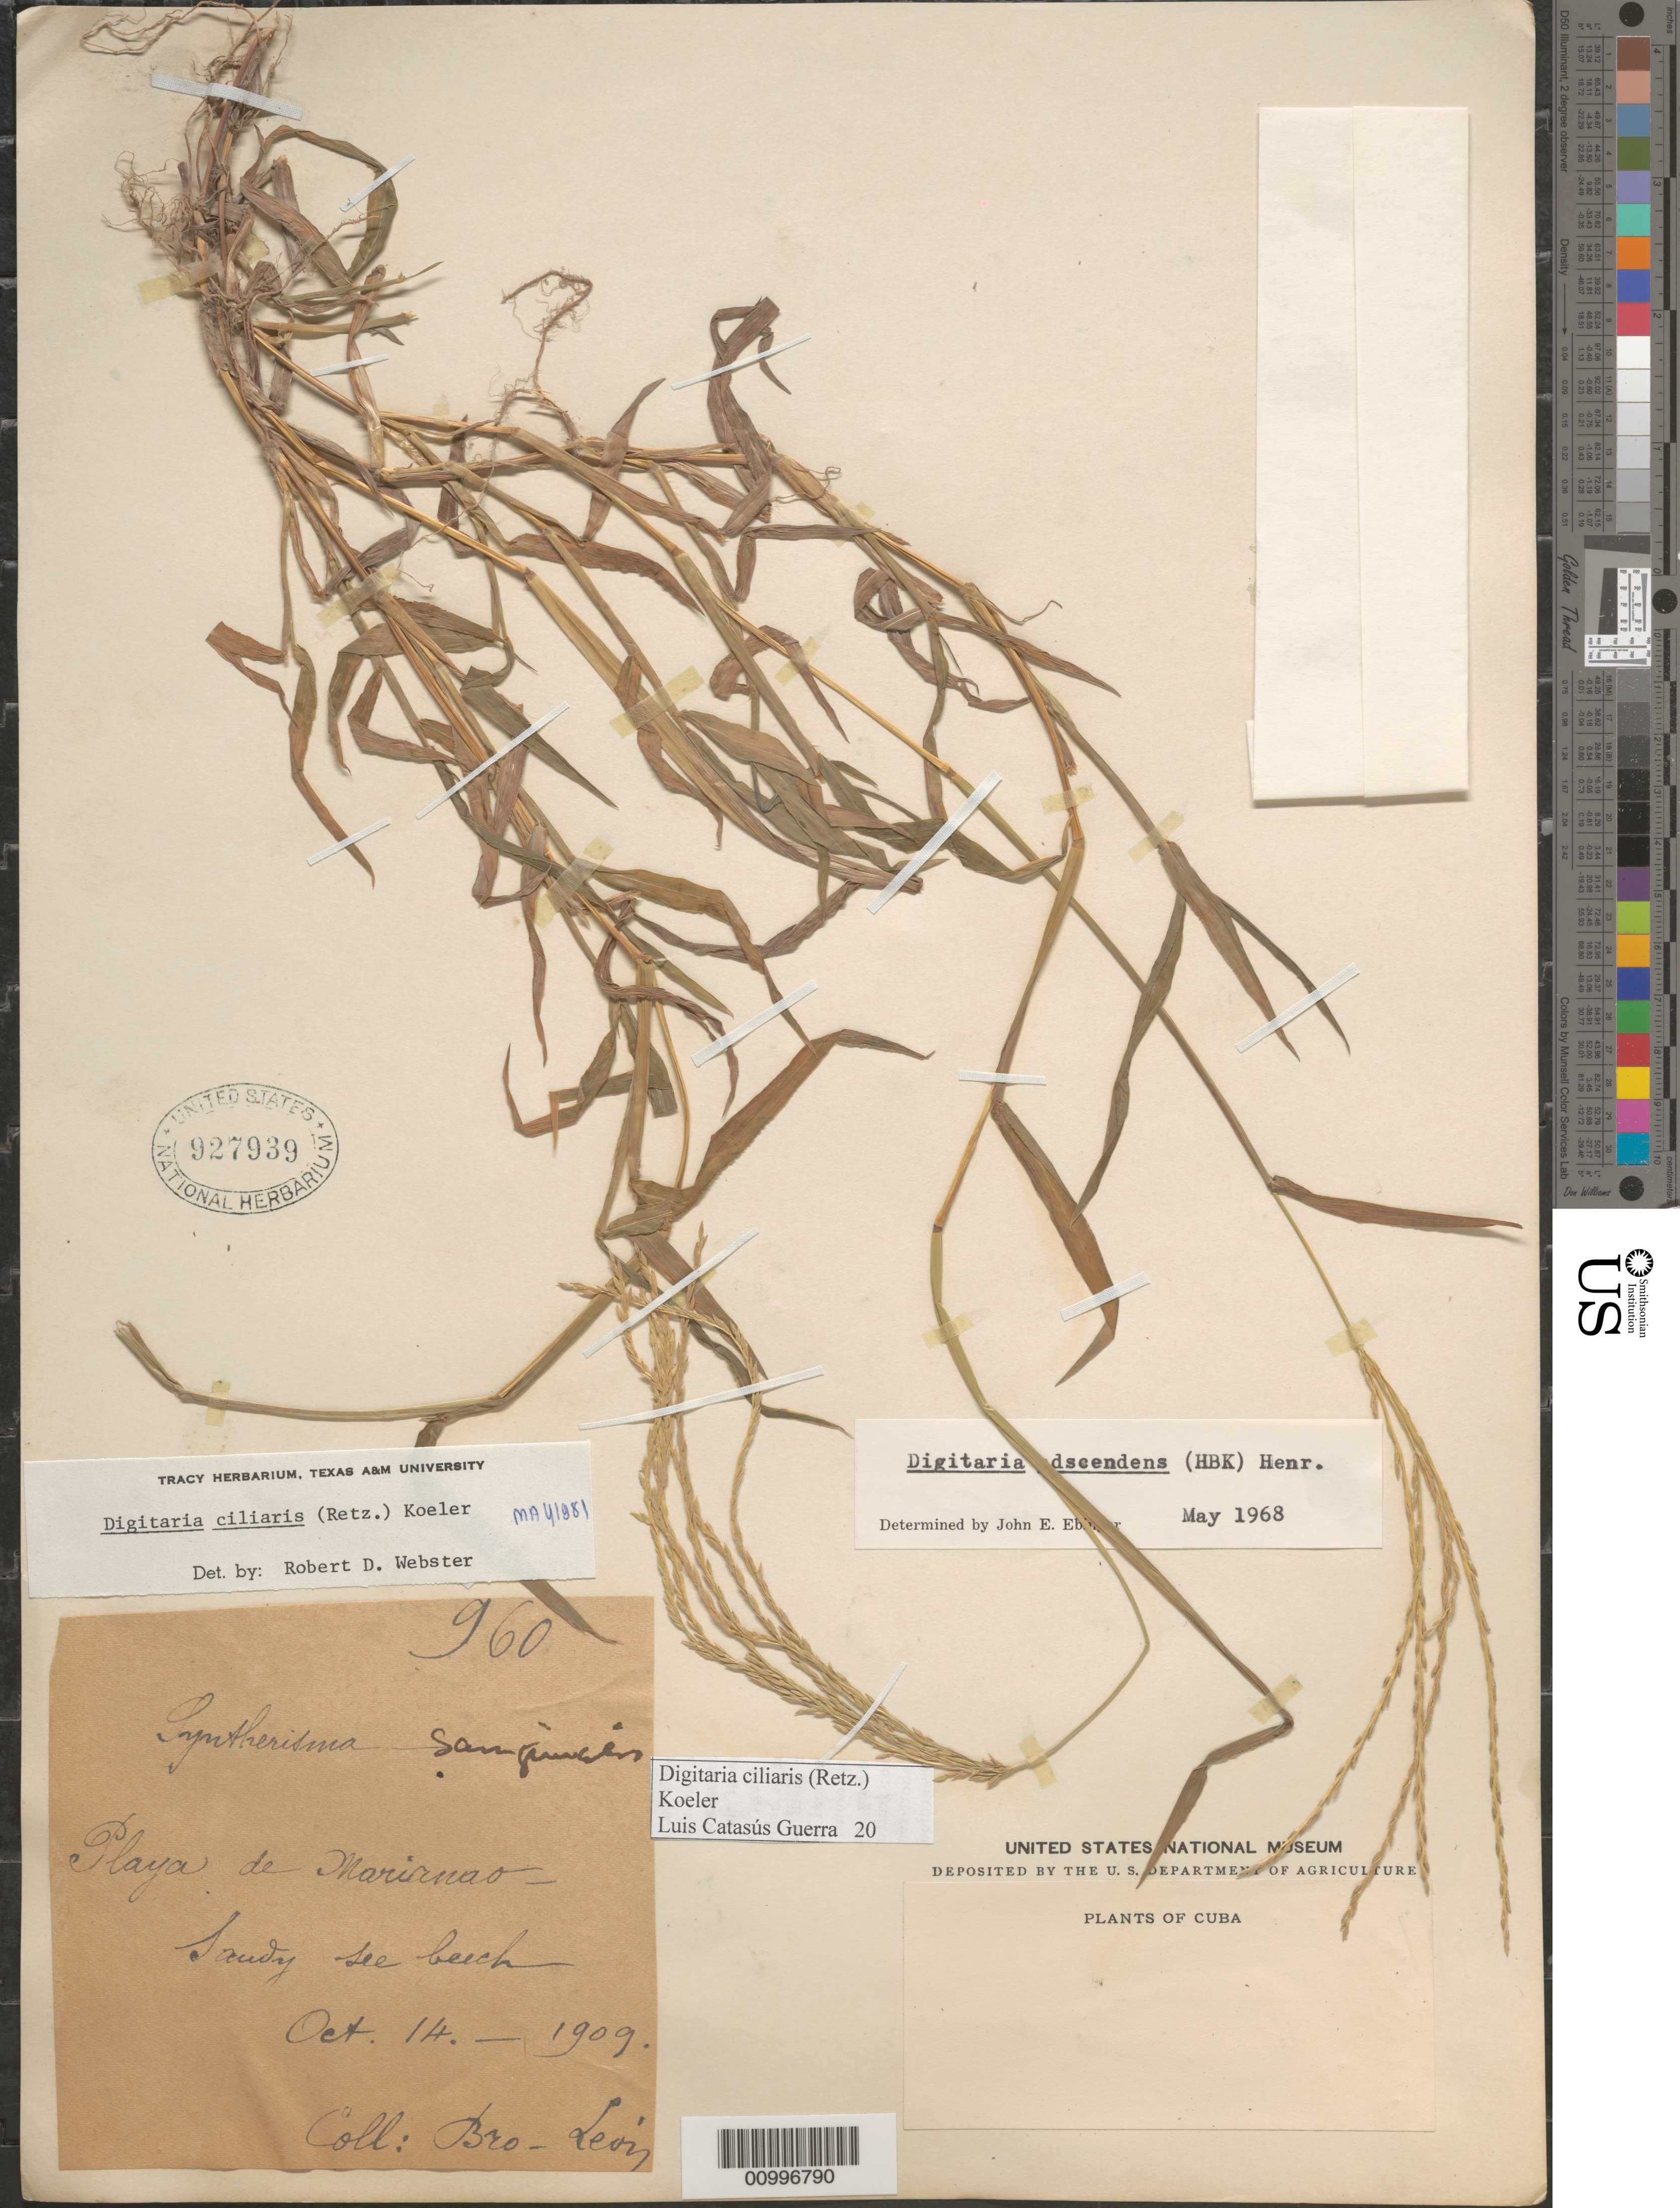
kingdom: Plantae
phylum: Tracheophyta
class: Liliopsida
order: Poales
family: Poaceae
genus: Digitaria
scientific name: Digitaria ciliaris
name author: (Retz.) Koeler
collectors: Bro. León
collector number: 960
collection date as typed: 14 Oct 1909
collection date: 1909-10-14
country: Cuba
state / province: La Habana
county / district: Municipio Playa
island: Cuba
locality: Playa de Marianao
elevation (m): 65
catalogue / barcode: US 927939